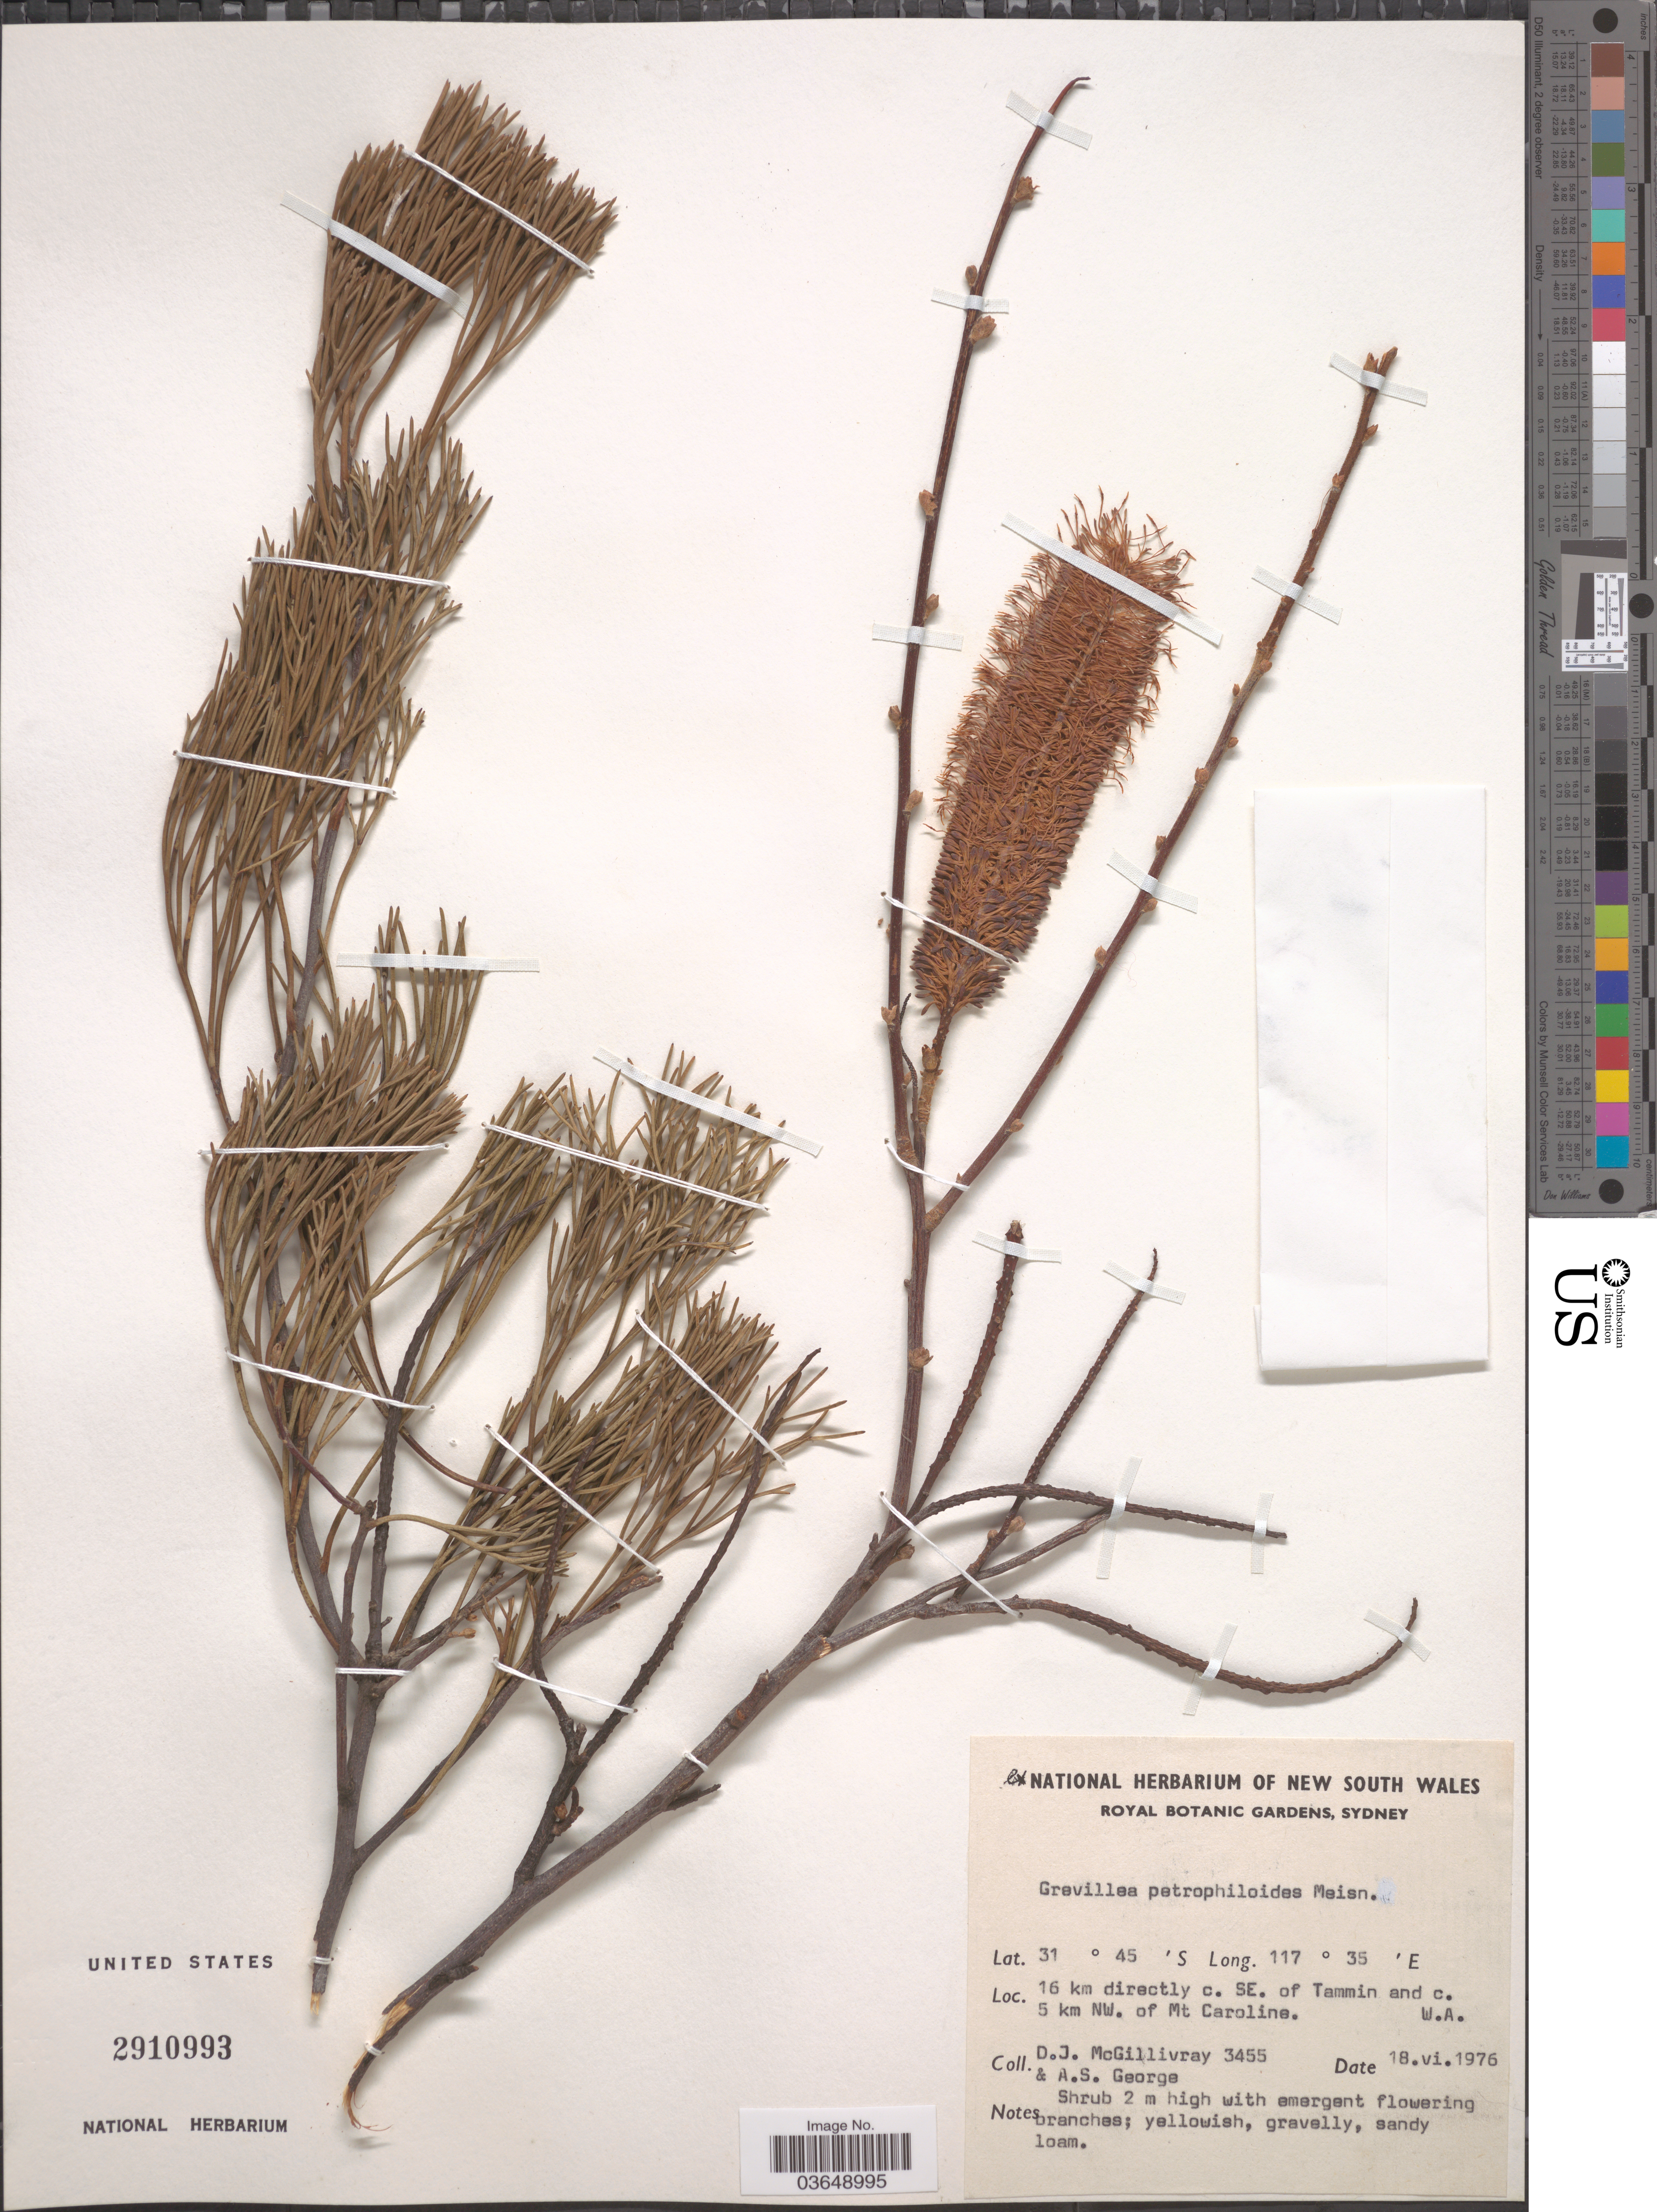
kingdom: Plantae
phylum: Tracheophyta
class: Magnoliopsida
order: Proteales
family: Proteaceae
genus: Grevillea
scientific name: Grevillea petrophiloides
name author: Meisn.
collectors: D. J. McGillivray & A. S. George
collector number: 3455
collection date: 1976-06-18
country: Australia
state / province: Western Australia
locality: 16 km directly c. SE. of Tammin and c. 5 km NW. of Mt Caroline.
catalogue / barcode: US 2910993